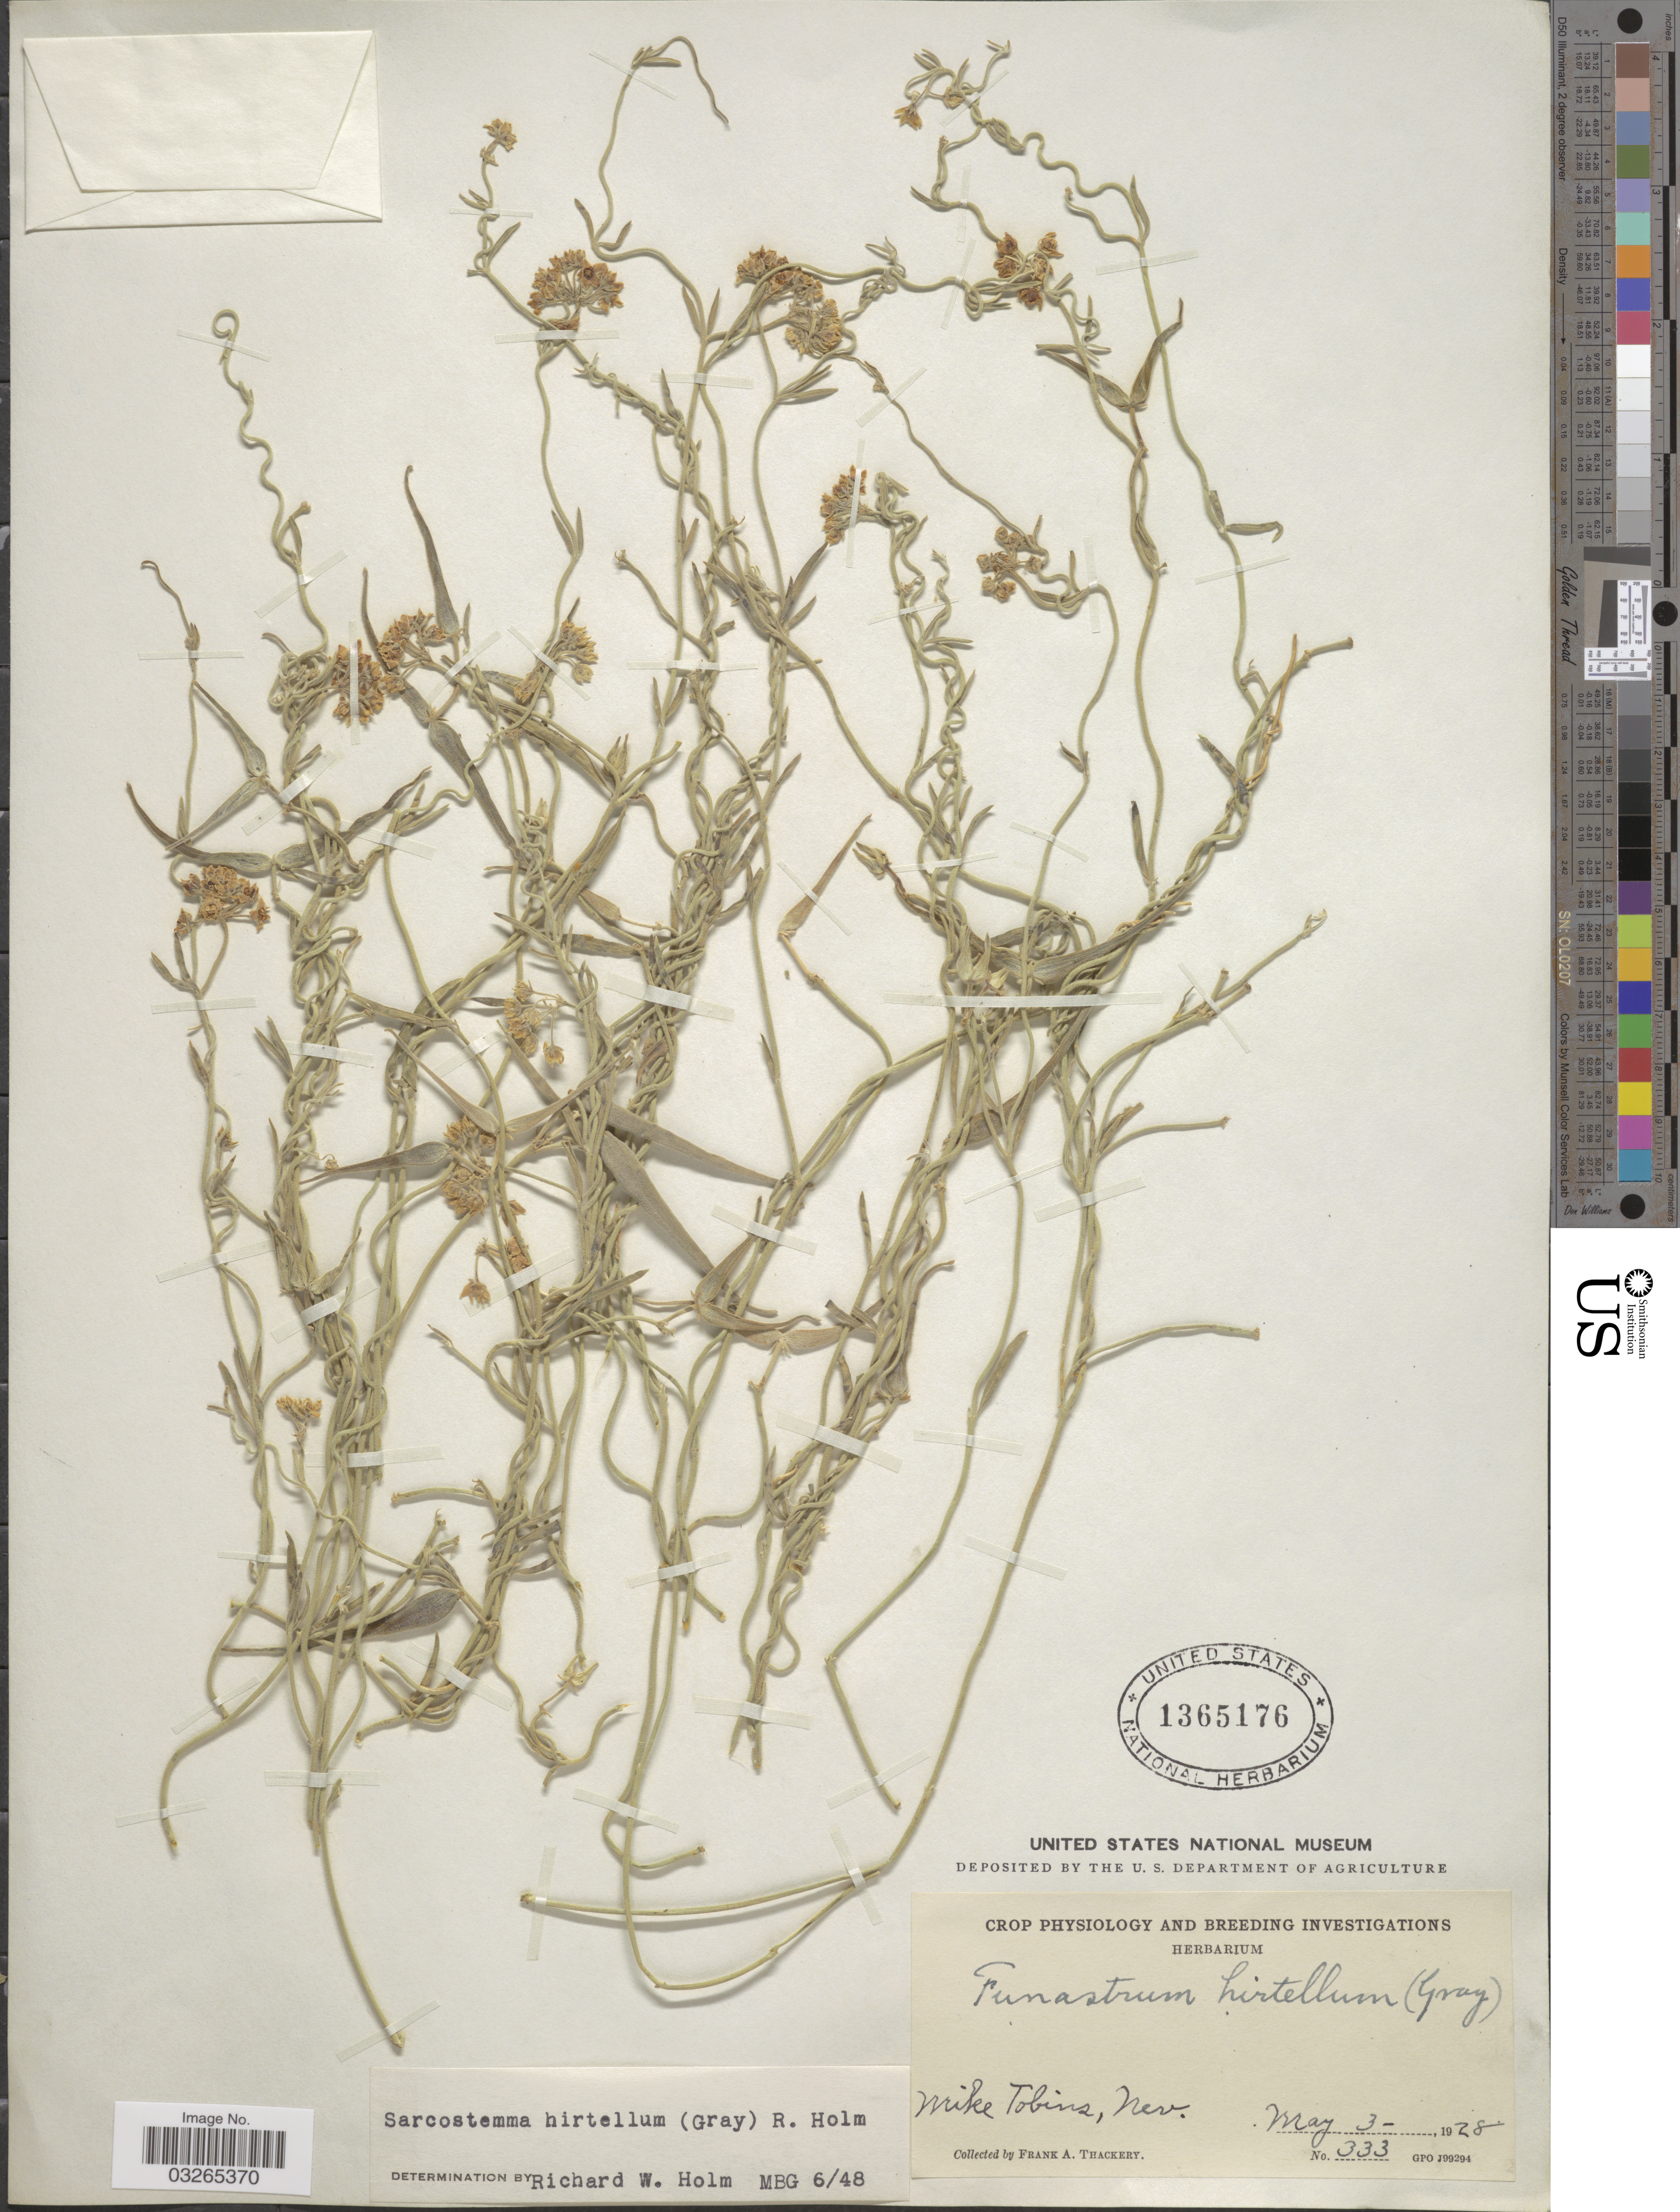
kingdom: Plantae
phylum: Tracheophyta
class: Magnoliopsida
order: Gentianales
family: Apocynaceae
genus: Sarcostemma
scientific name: Sarcostemma hirtellum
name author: (A. Gray) R.W. Holm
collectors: F. Thackery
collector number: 333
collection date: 1928-05-03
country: United States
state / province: Nevada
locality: Mike Tobins.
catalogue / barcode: US 1365176